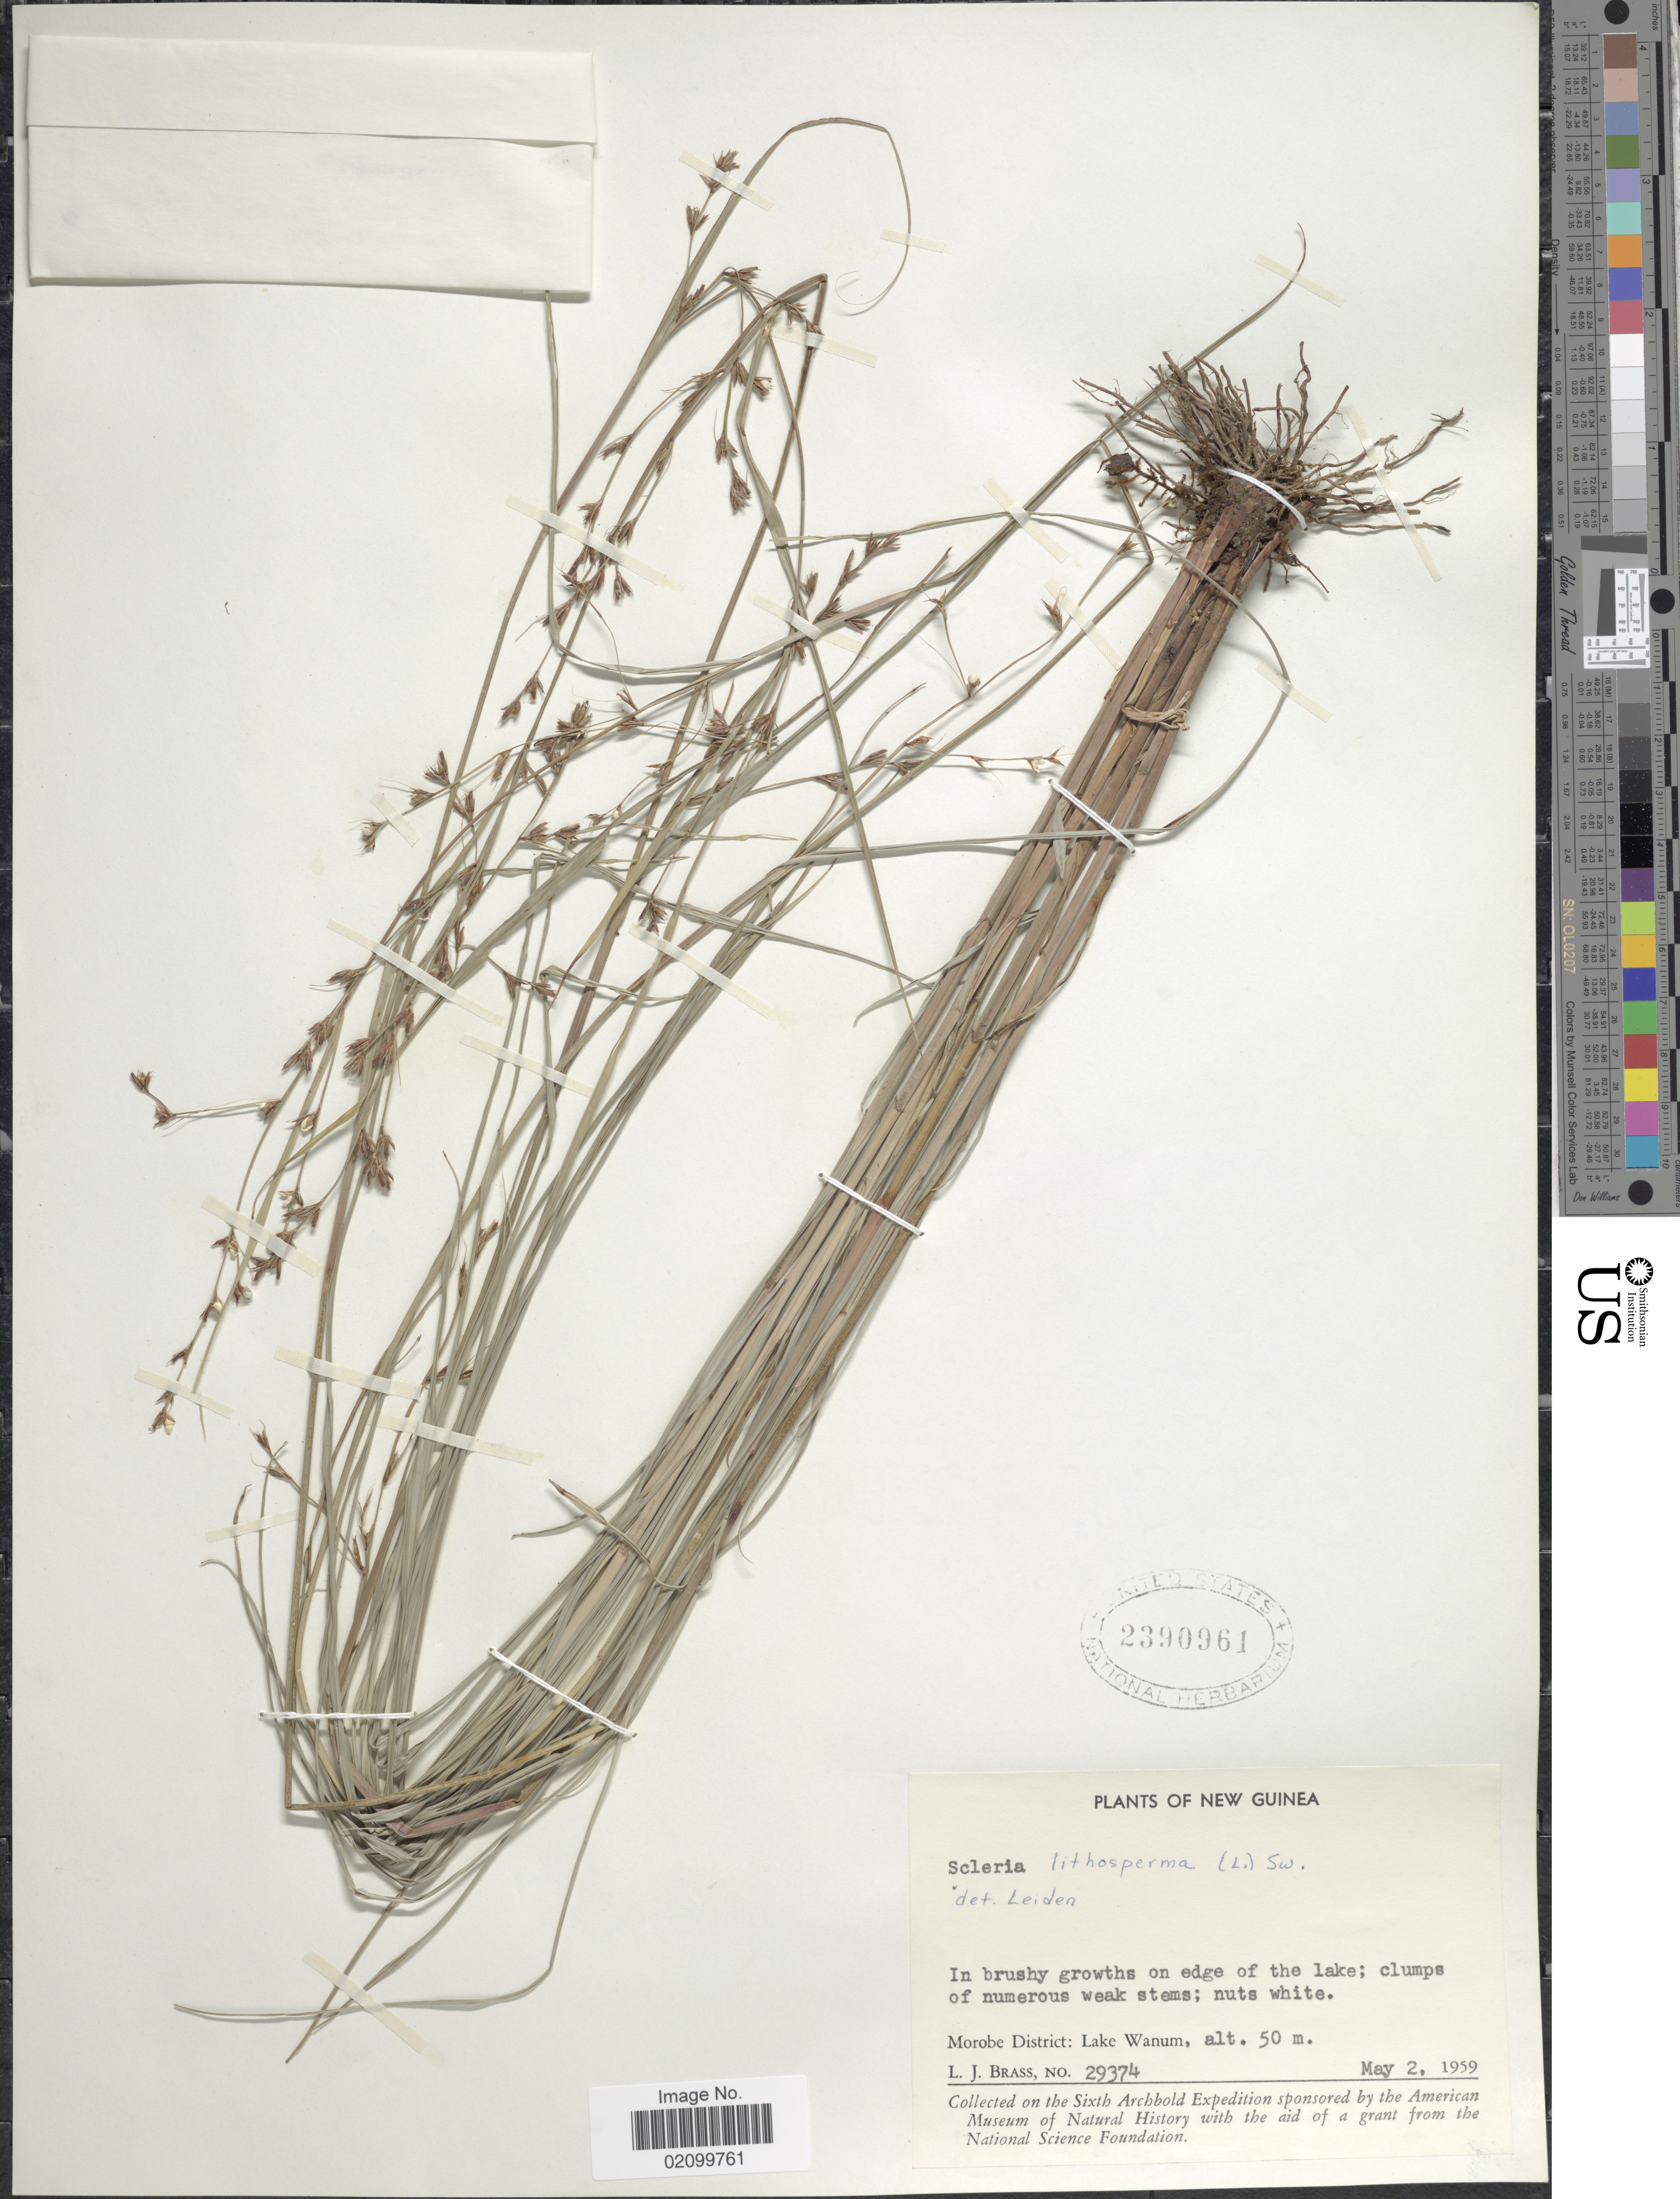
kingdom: Plantae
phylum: Tracheophyta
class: Liliopsida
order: Poales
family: Cyperaceae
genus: Scleria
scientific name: Scleria lithosperma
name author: (L.) Sw.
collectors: L. J. Brass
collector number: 29374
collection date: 1959-05-02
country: Papua New Guinea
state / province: Morobe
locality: New Guinea. Morobe District: Lake Wanum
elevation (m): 50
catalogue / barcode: US 2390961